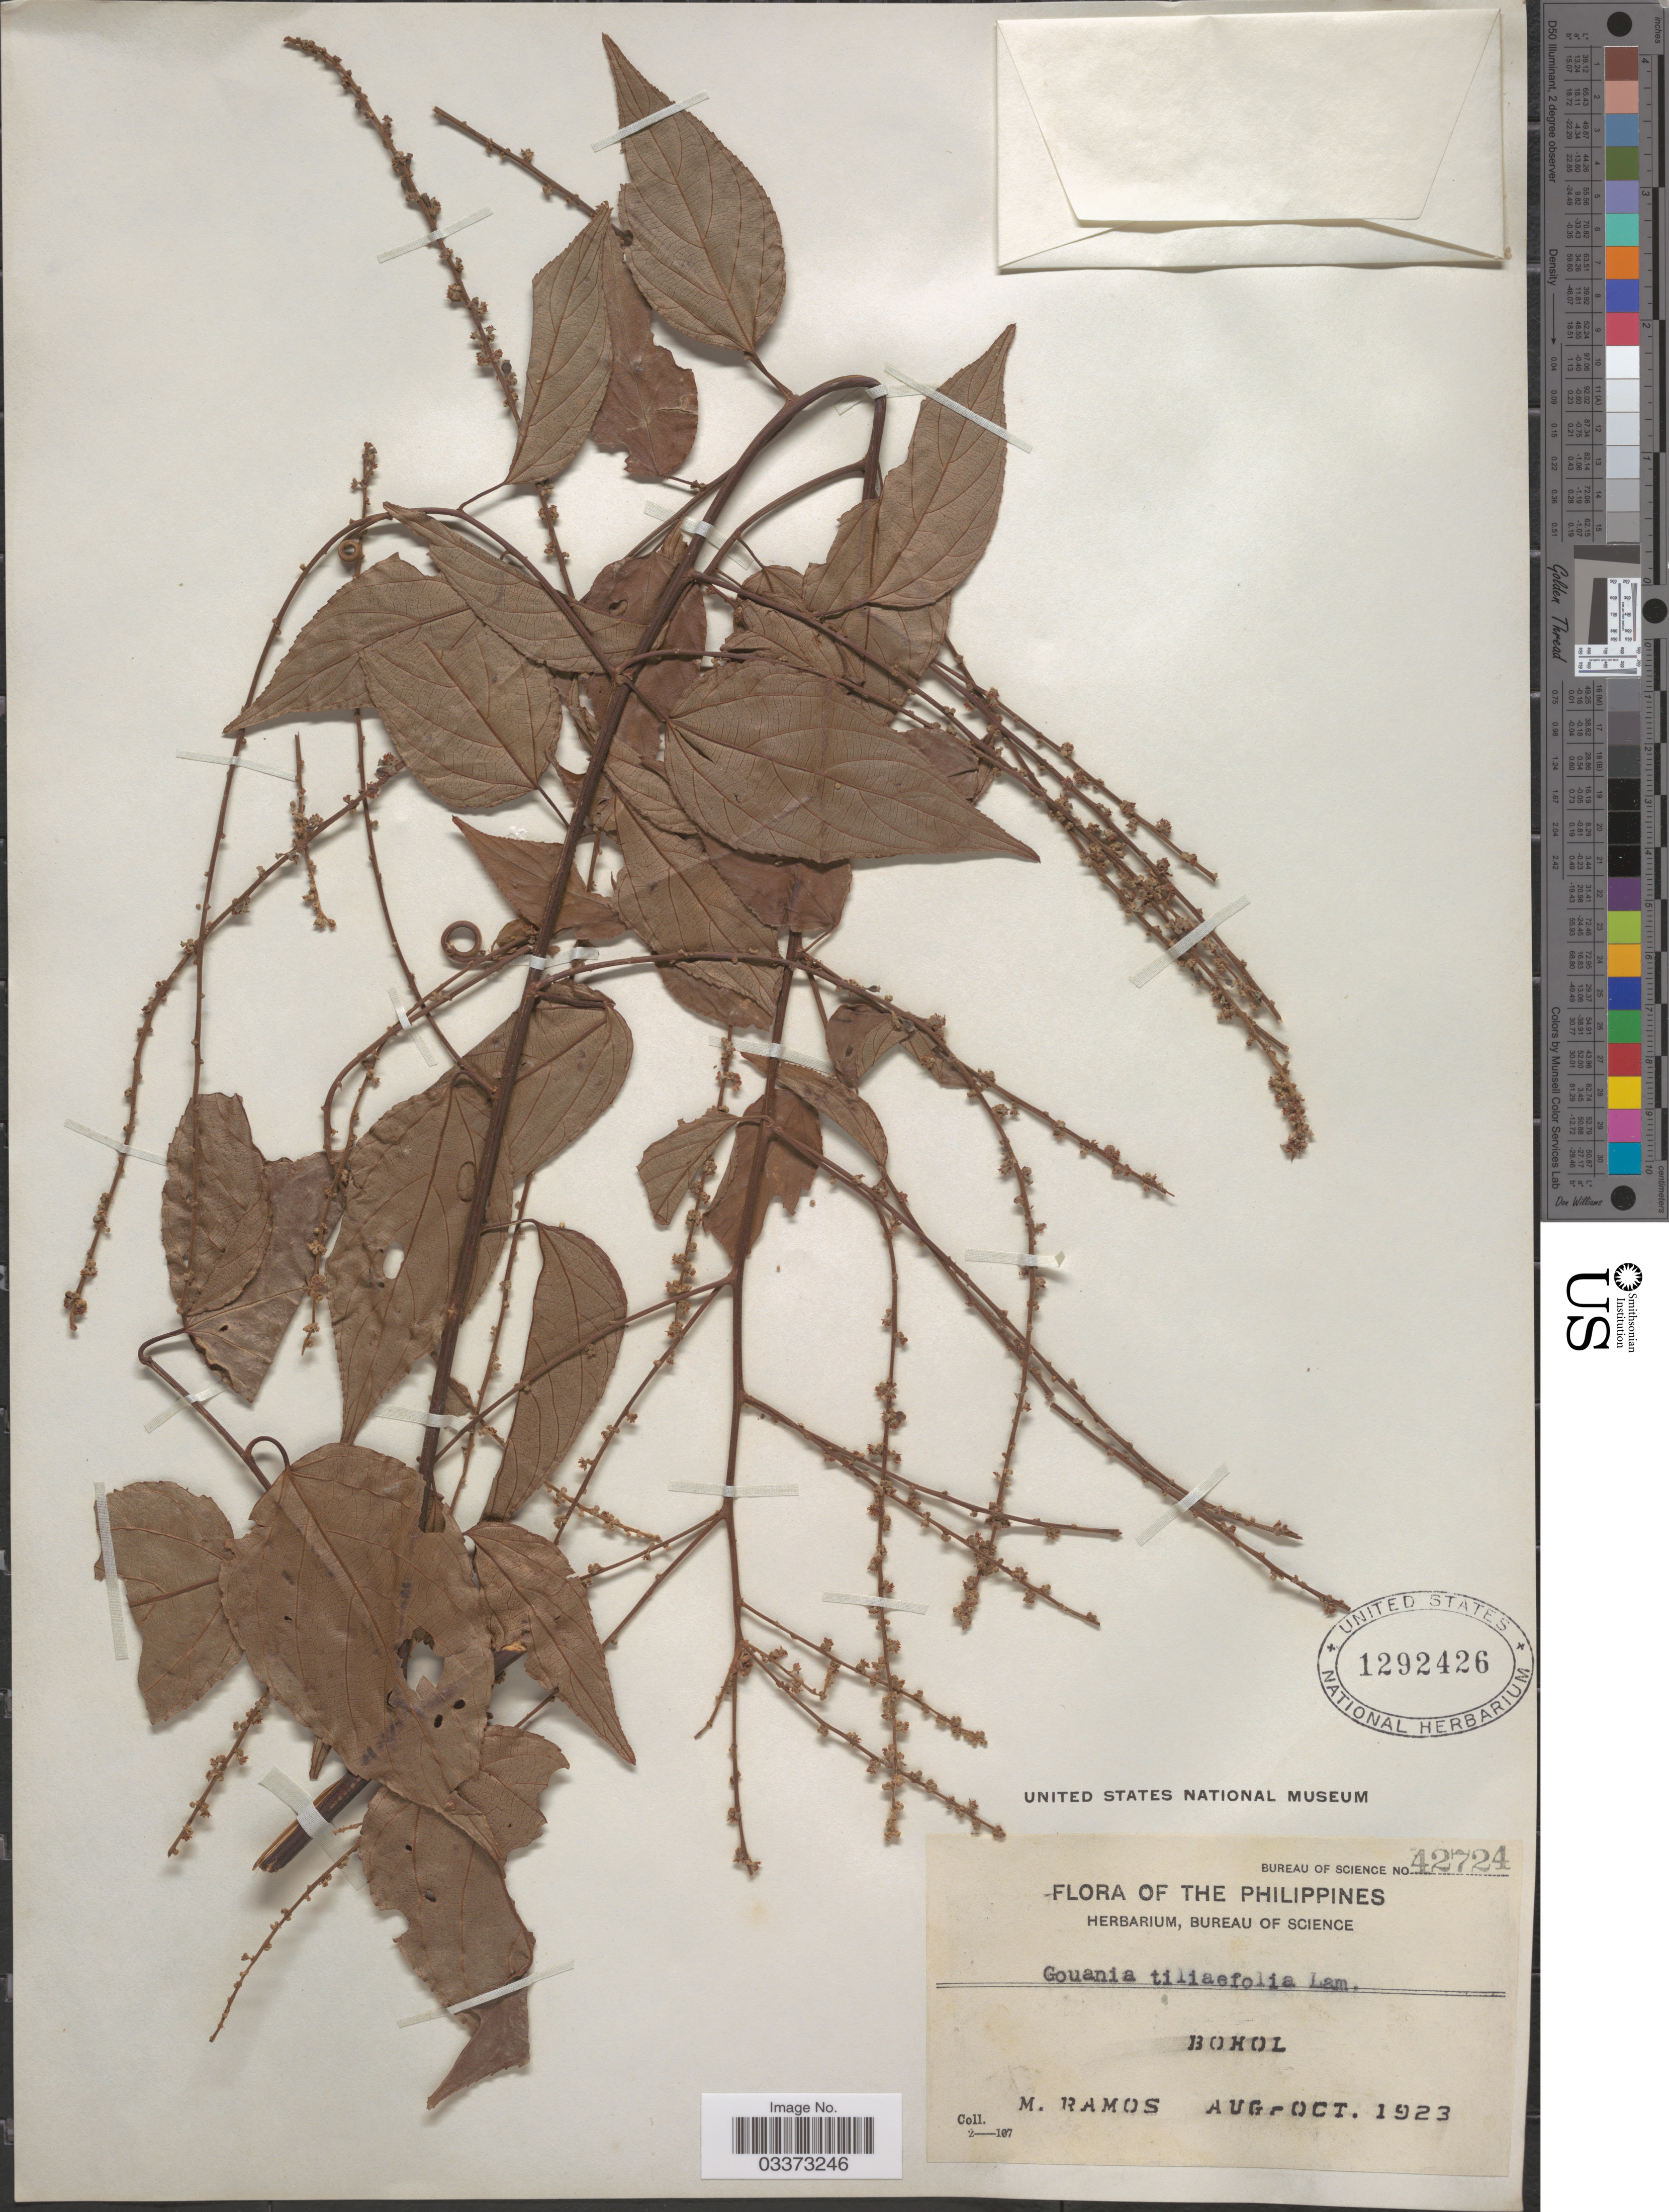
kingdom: Plantae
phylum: Tracheophyta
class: Magnoliopsida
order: Rosales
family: Rhamnaceae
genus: Gouania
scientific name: Gouania microcarpa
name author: DC.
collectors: M. Ramos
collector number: Bureau of Science 42724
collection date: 1923-08/1923-10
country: Philippines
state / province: Central Visayas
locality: Bohol.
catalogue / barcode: US 1292426